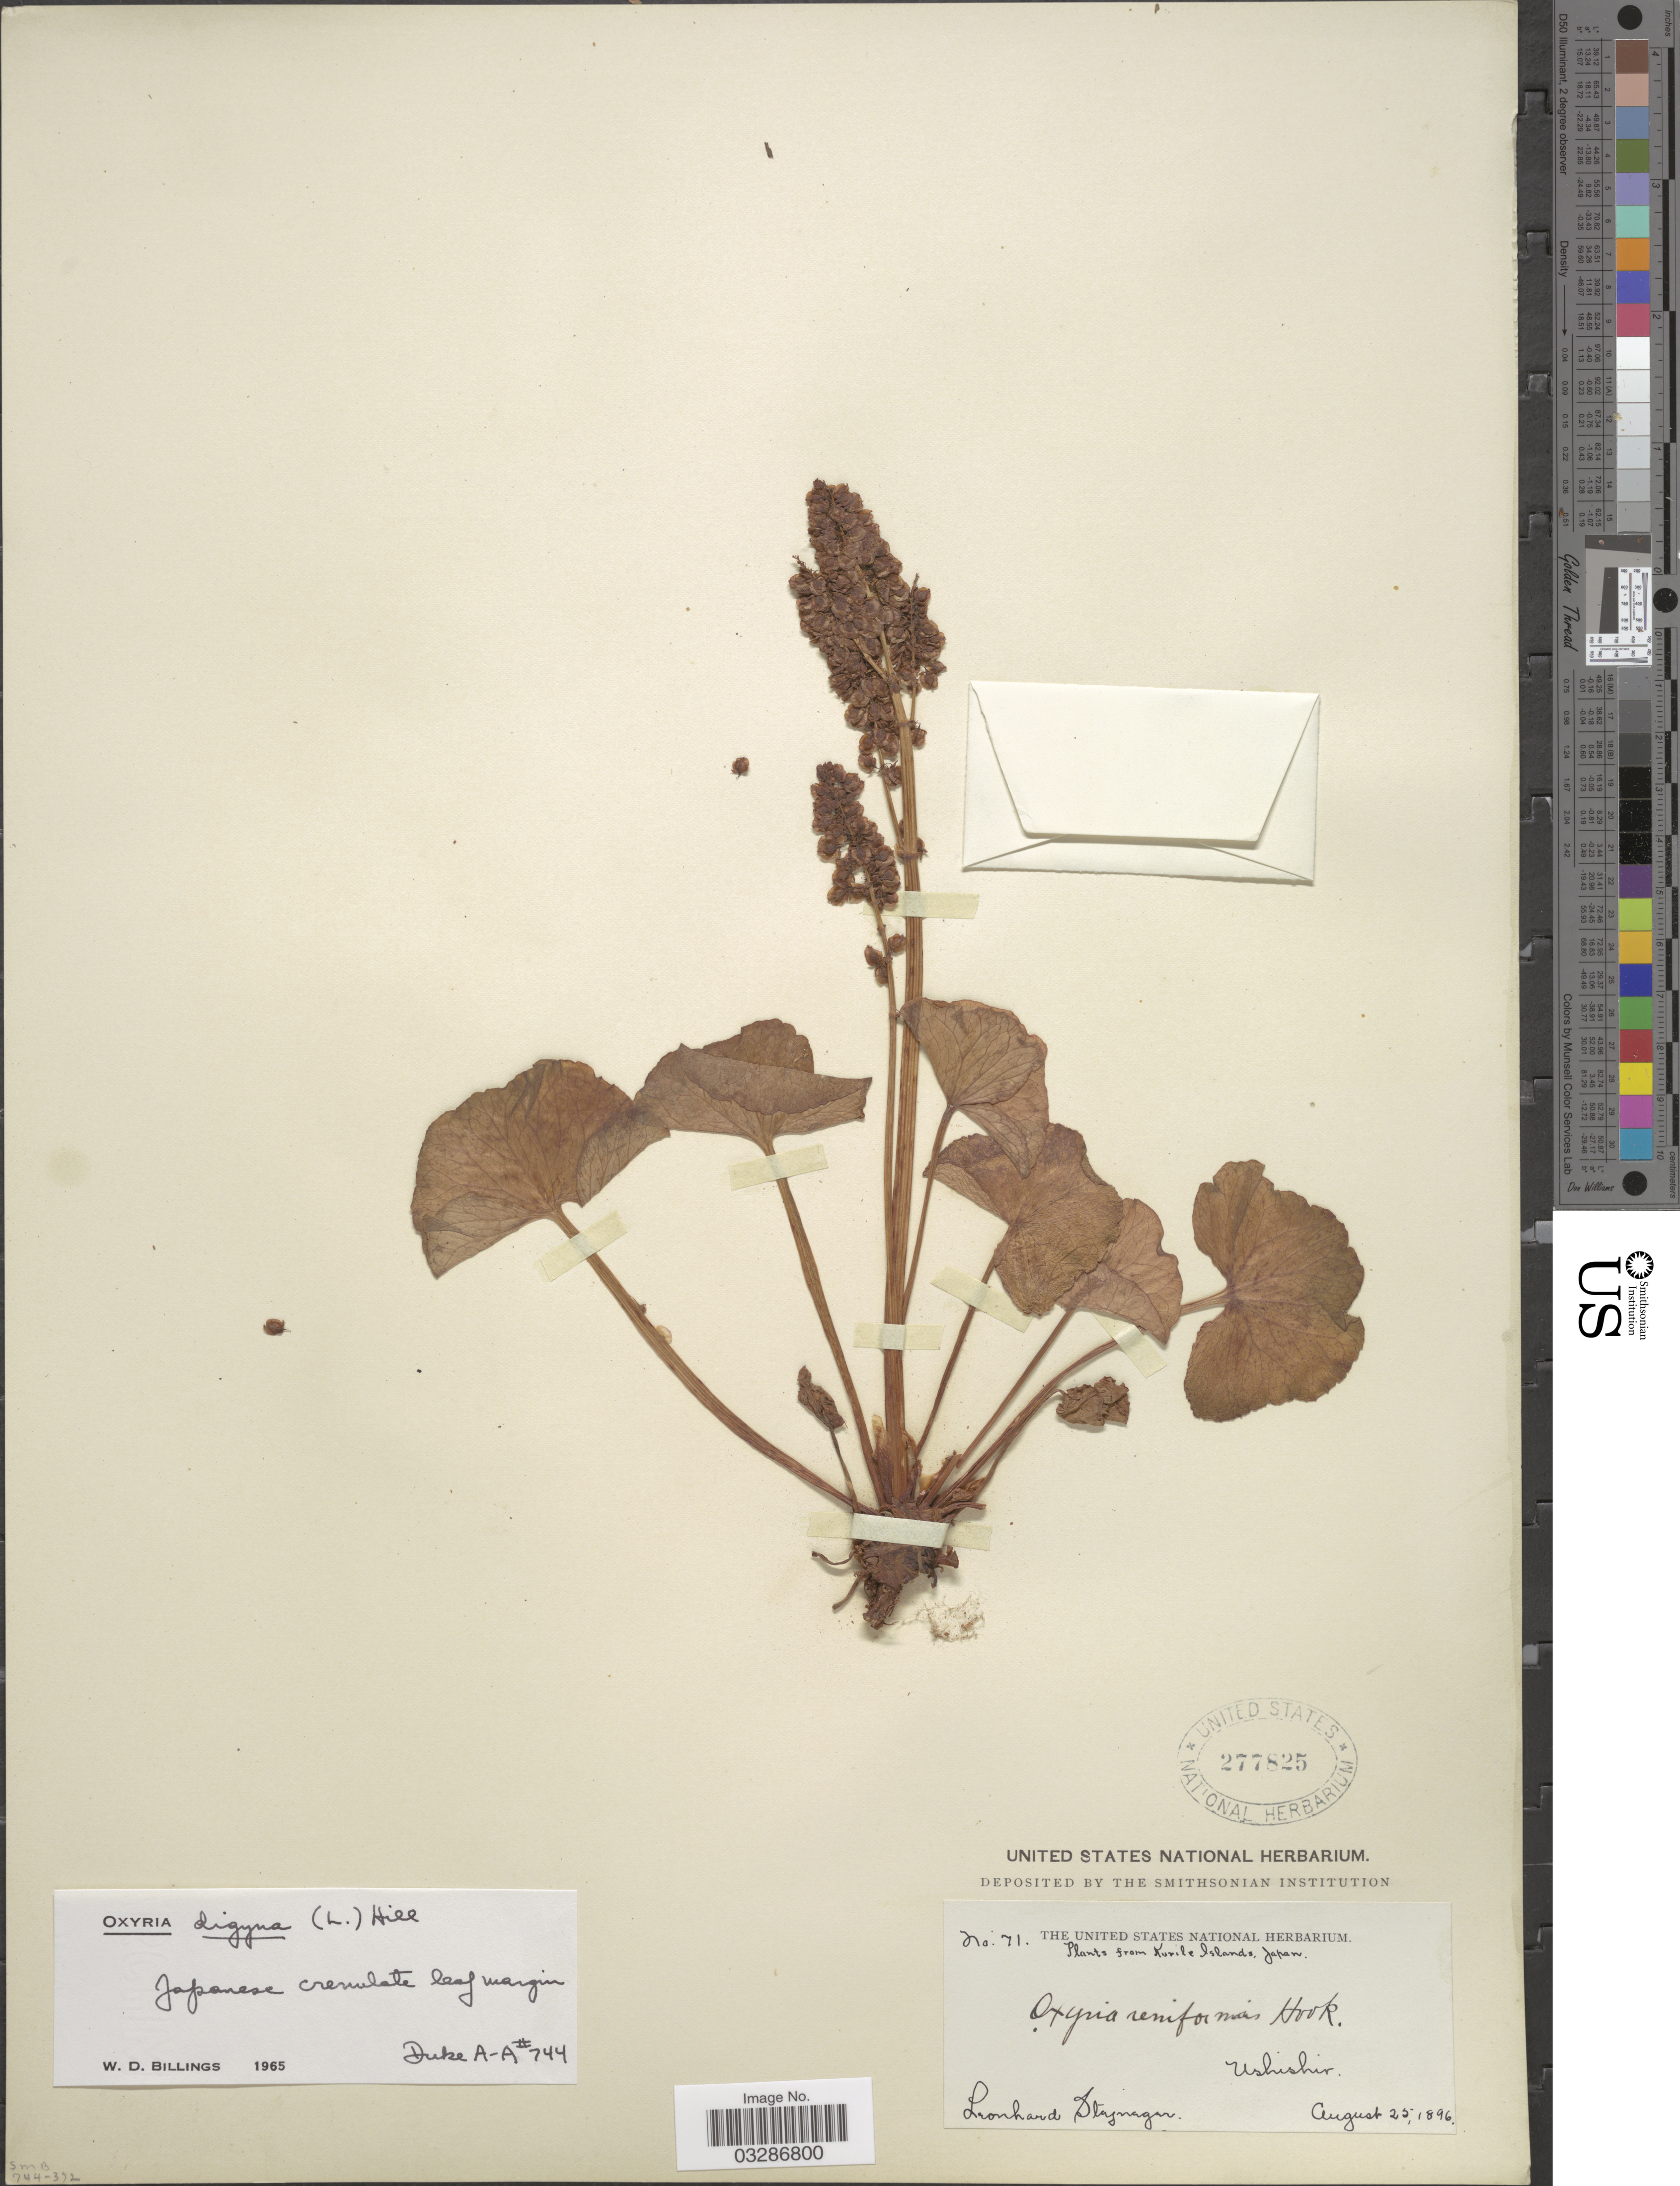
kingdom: Plantae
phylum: Tracheophyta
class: Magnoliopsida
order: Caryophyllales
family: Polygonaceae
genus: Oxyria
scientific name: Oxyria digyna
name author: (L.) Hill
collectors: L. Stejneger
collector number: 71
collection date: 1896-08-25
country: Russian Federation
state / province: Sakhalin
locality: Kurile Islands. Ushishir.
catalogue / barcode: US 277825